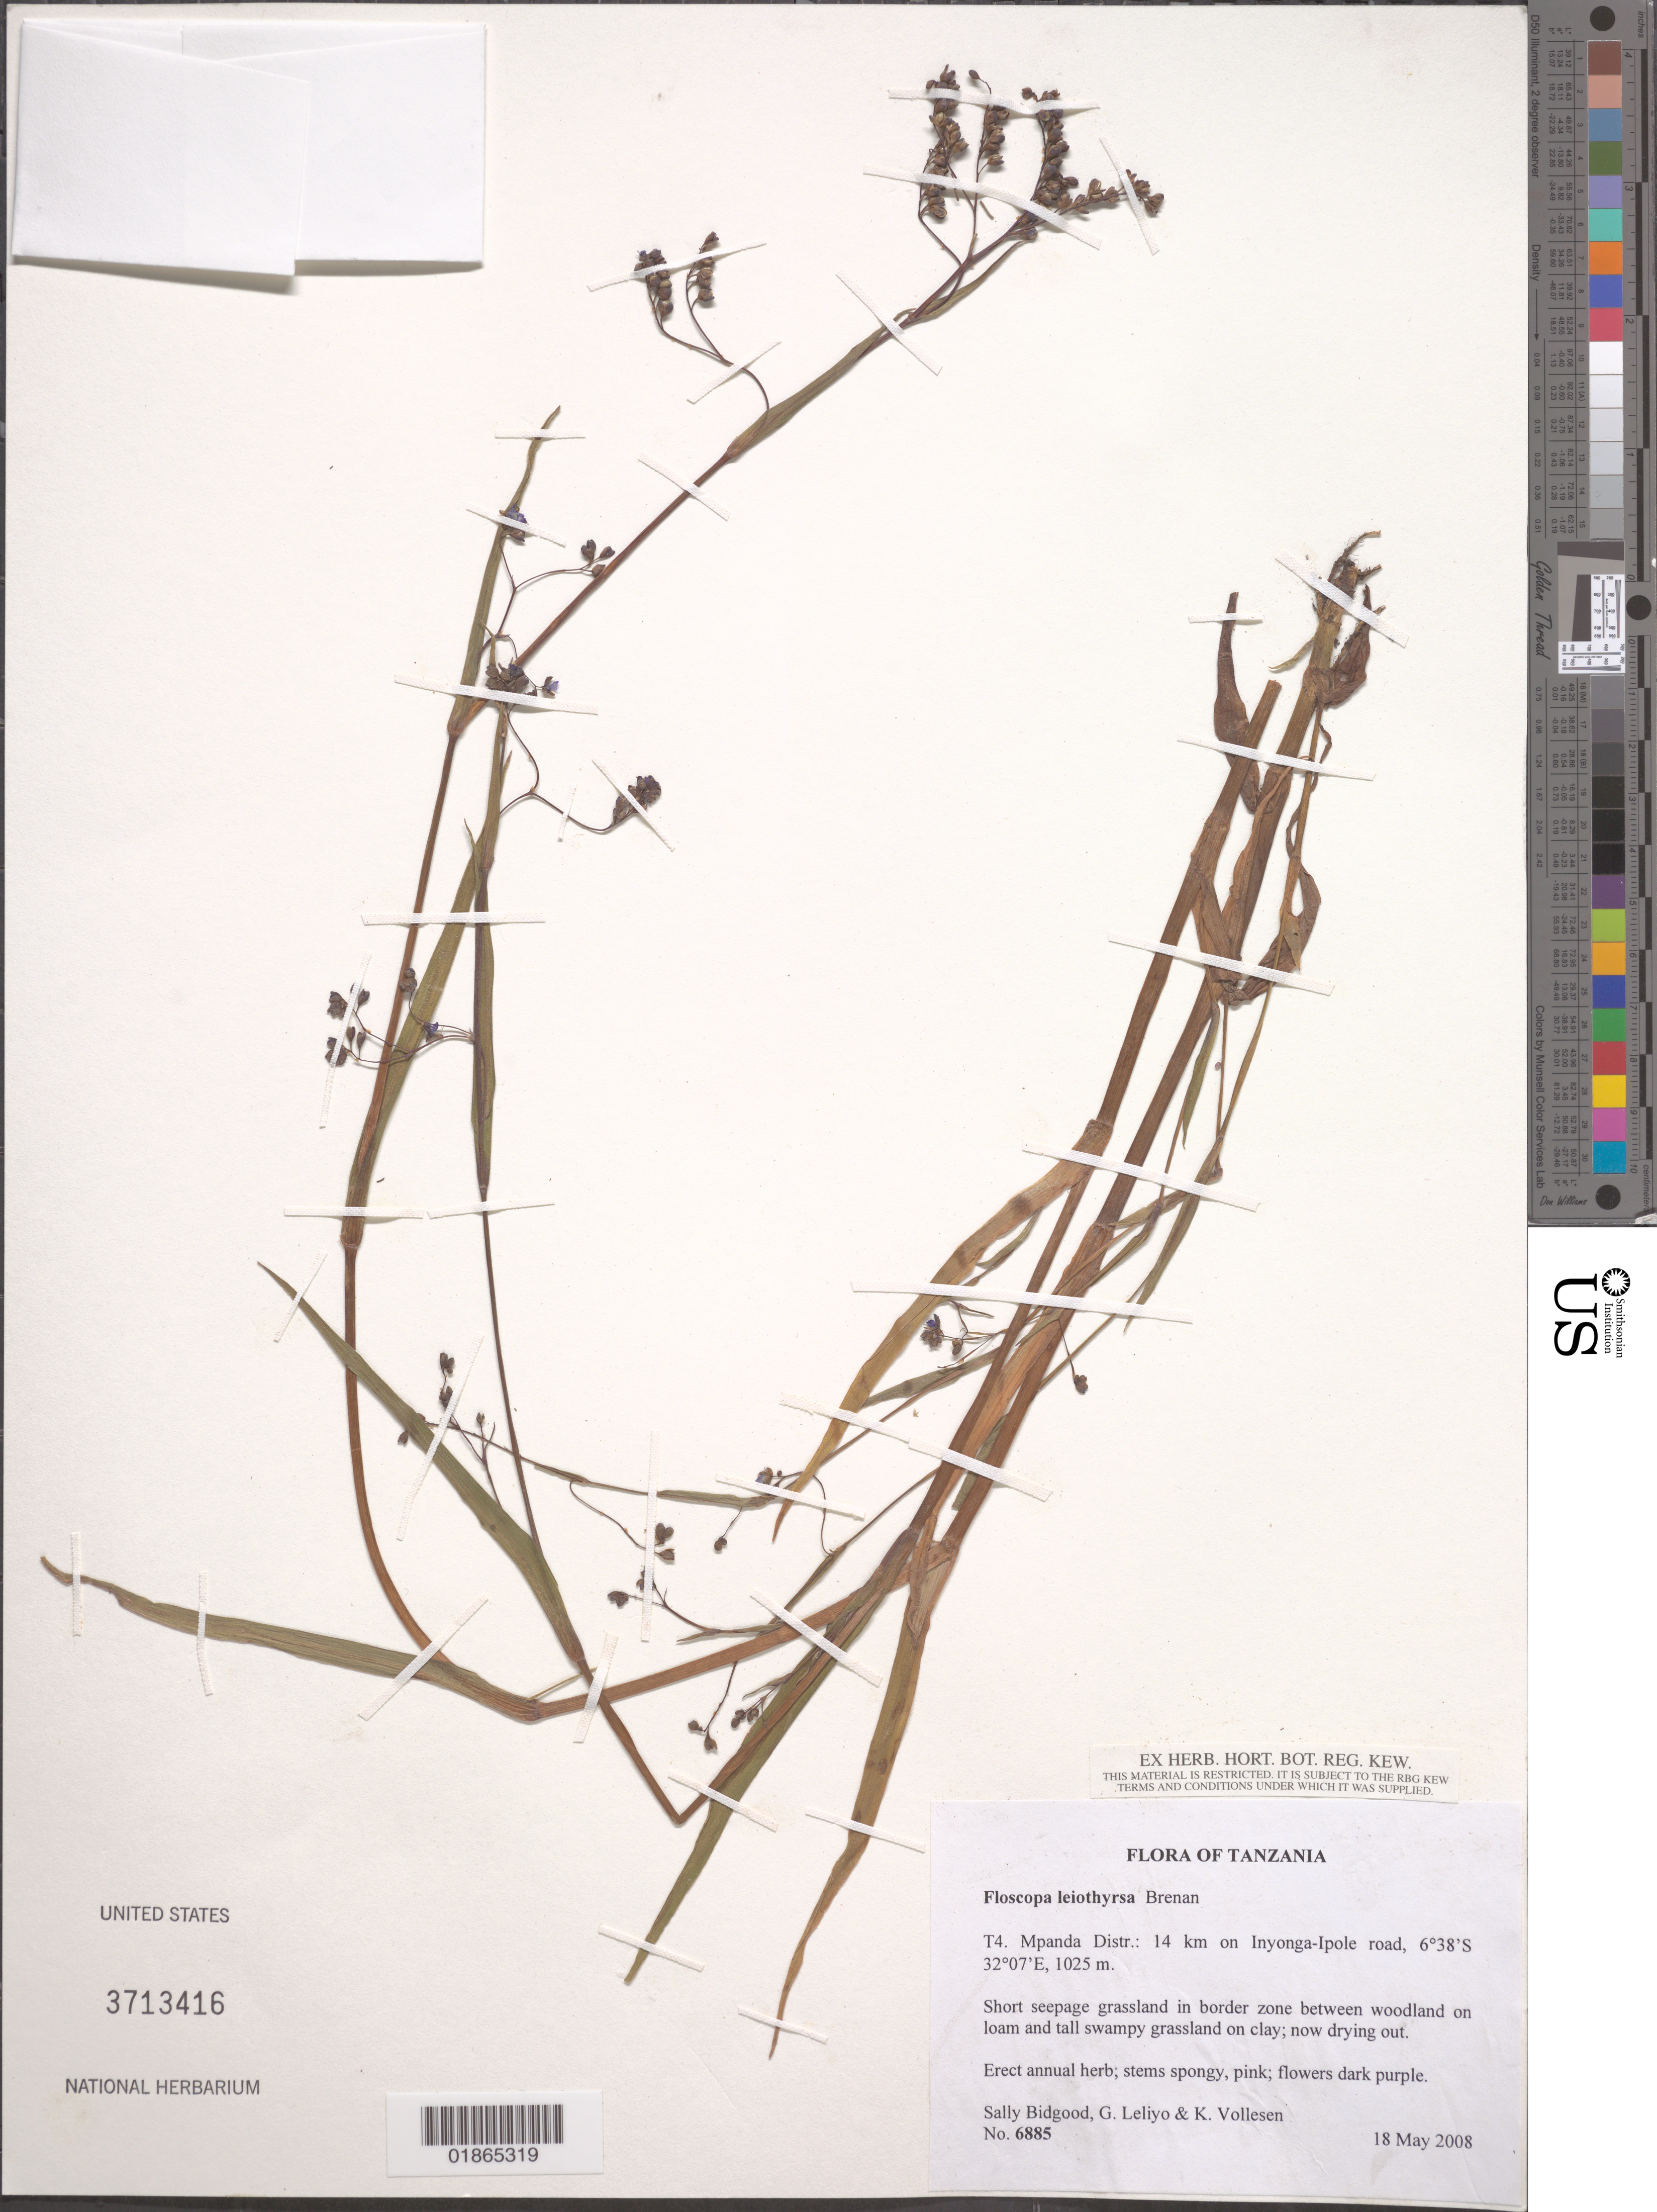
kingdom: Plantae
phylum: Tracheophyta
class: Liliopsida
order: Commelinales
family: Commelinaceae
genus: Floscopa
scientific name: Floscopa leiothyrsa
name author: Brenan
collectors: S. Bidgood, G. Leliyo & K. Vollesen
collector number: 6885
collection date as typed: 18 May 2008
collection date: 2008-05-18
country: Tanzania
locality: T4 Mpanda Distr.: 14 km on Inyonga-Ipole road.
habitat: Short seepage grassland in border zone between woodland on loam and tall swampy grassland on clay; now drying out.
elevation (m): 1025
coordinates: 6 38 S, 32 07 E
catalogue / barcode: US 3713416